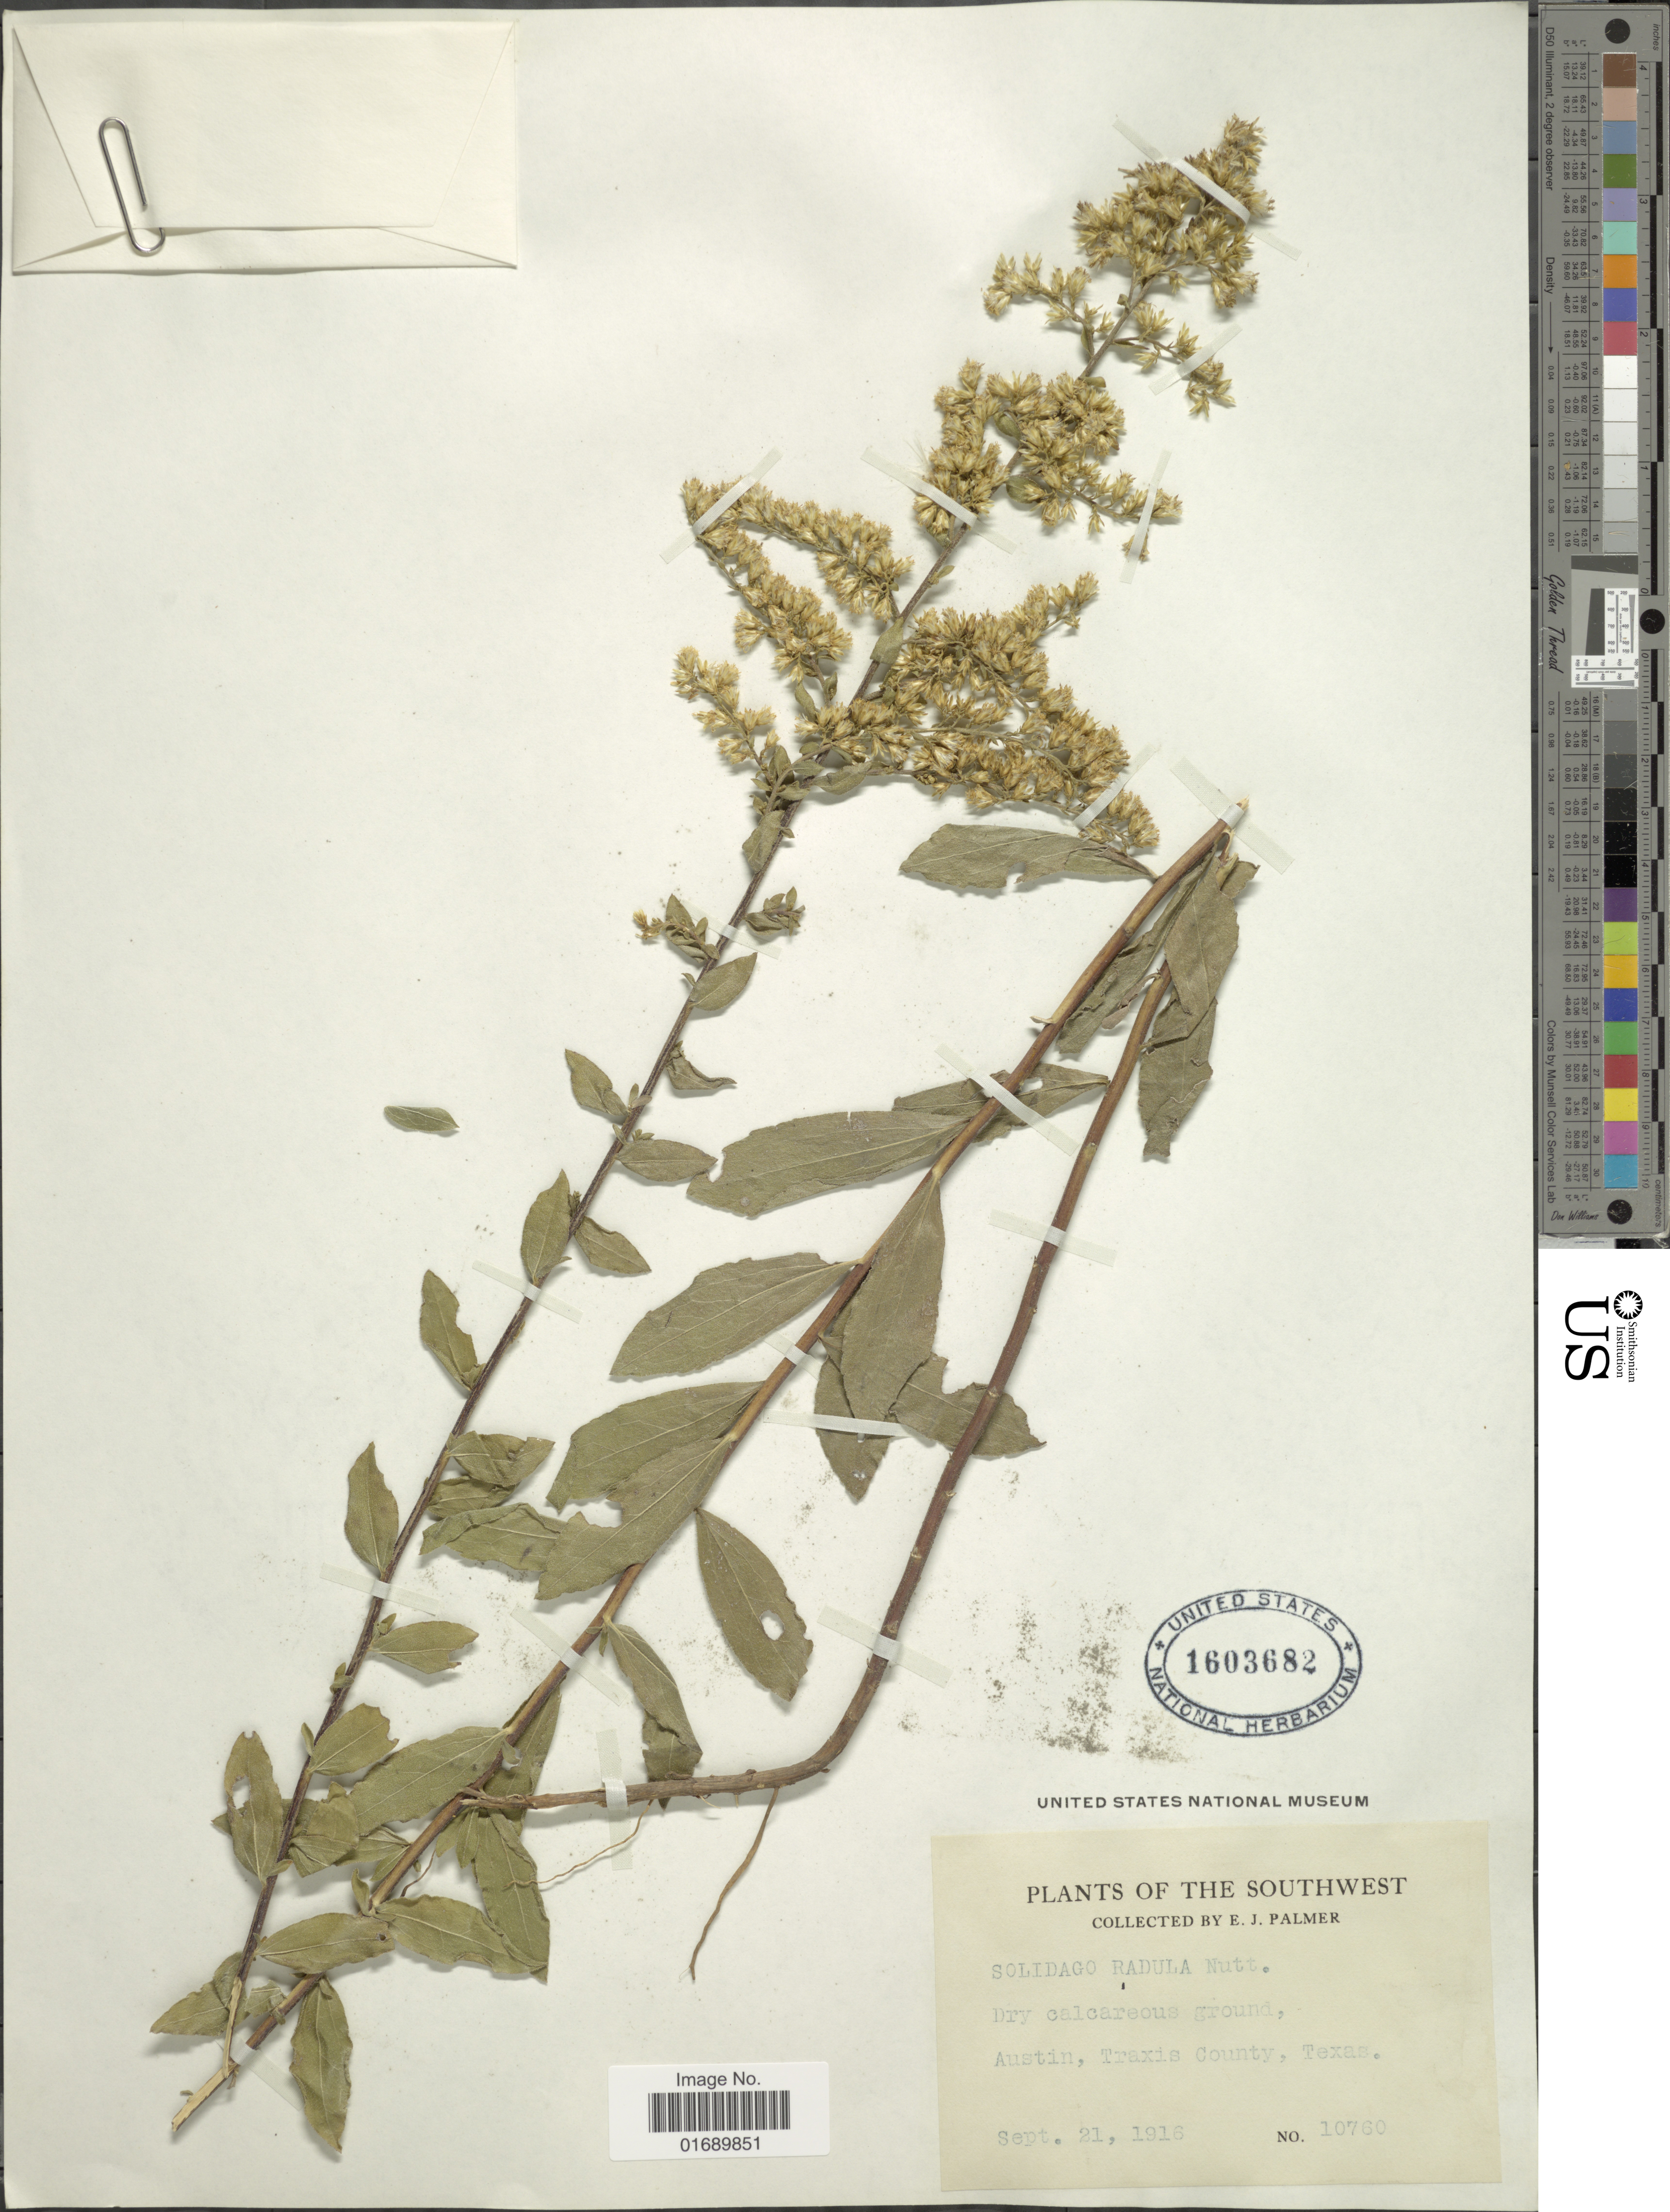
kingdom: Plantae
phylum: Tracheophyta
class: Magnoliopsida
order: Asterales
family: Asteraceae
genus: Solidago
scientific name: Solidago radula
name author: Nutt.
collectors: E. J. Palmer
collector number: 10760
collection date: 1916-09-21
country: United States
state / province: Texas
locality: The Southwest, Dry calcareous ground, Austin, Traxis County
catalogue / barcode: US 1603682